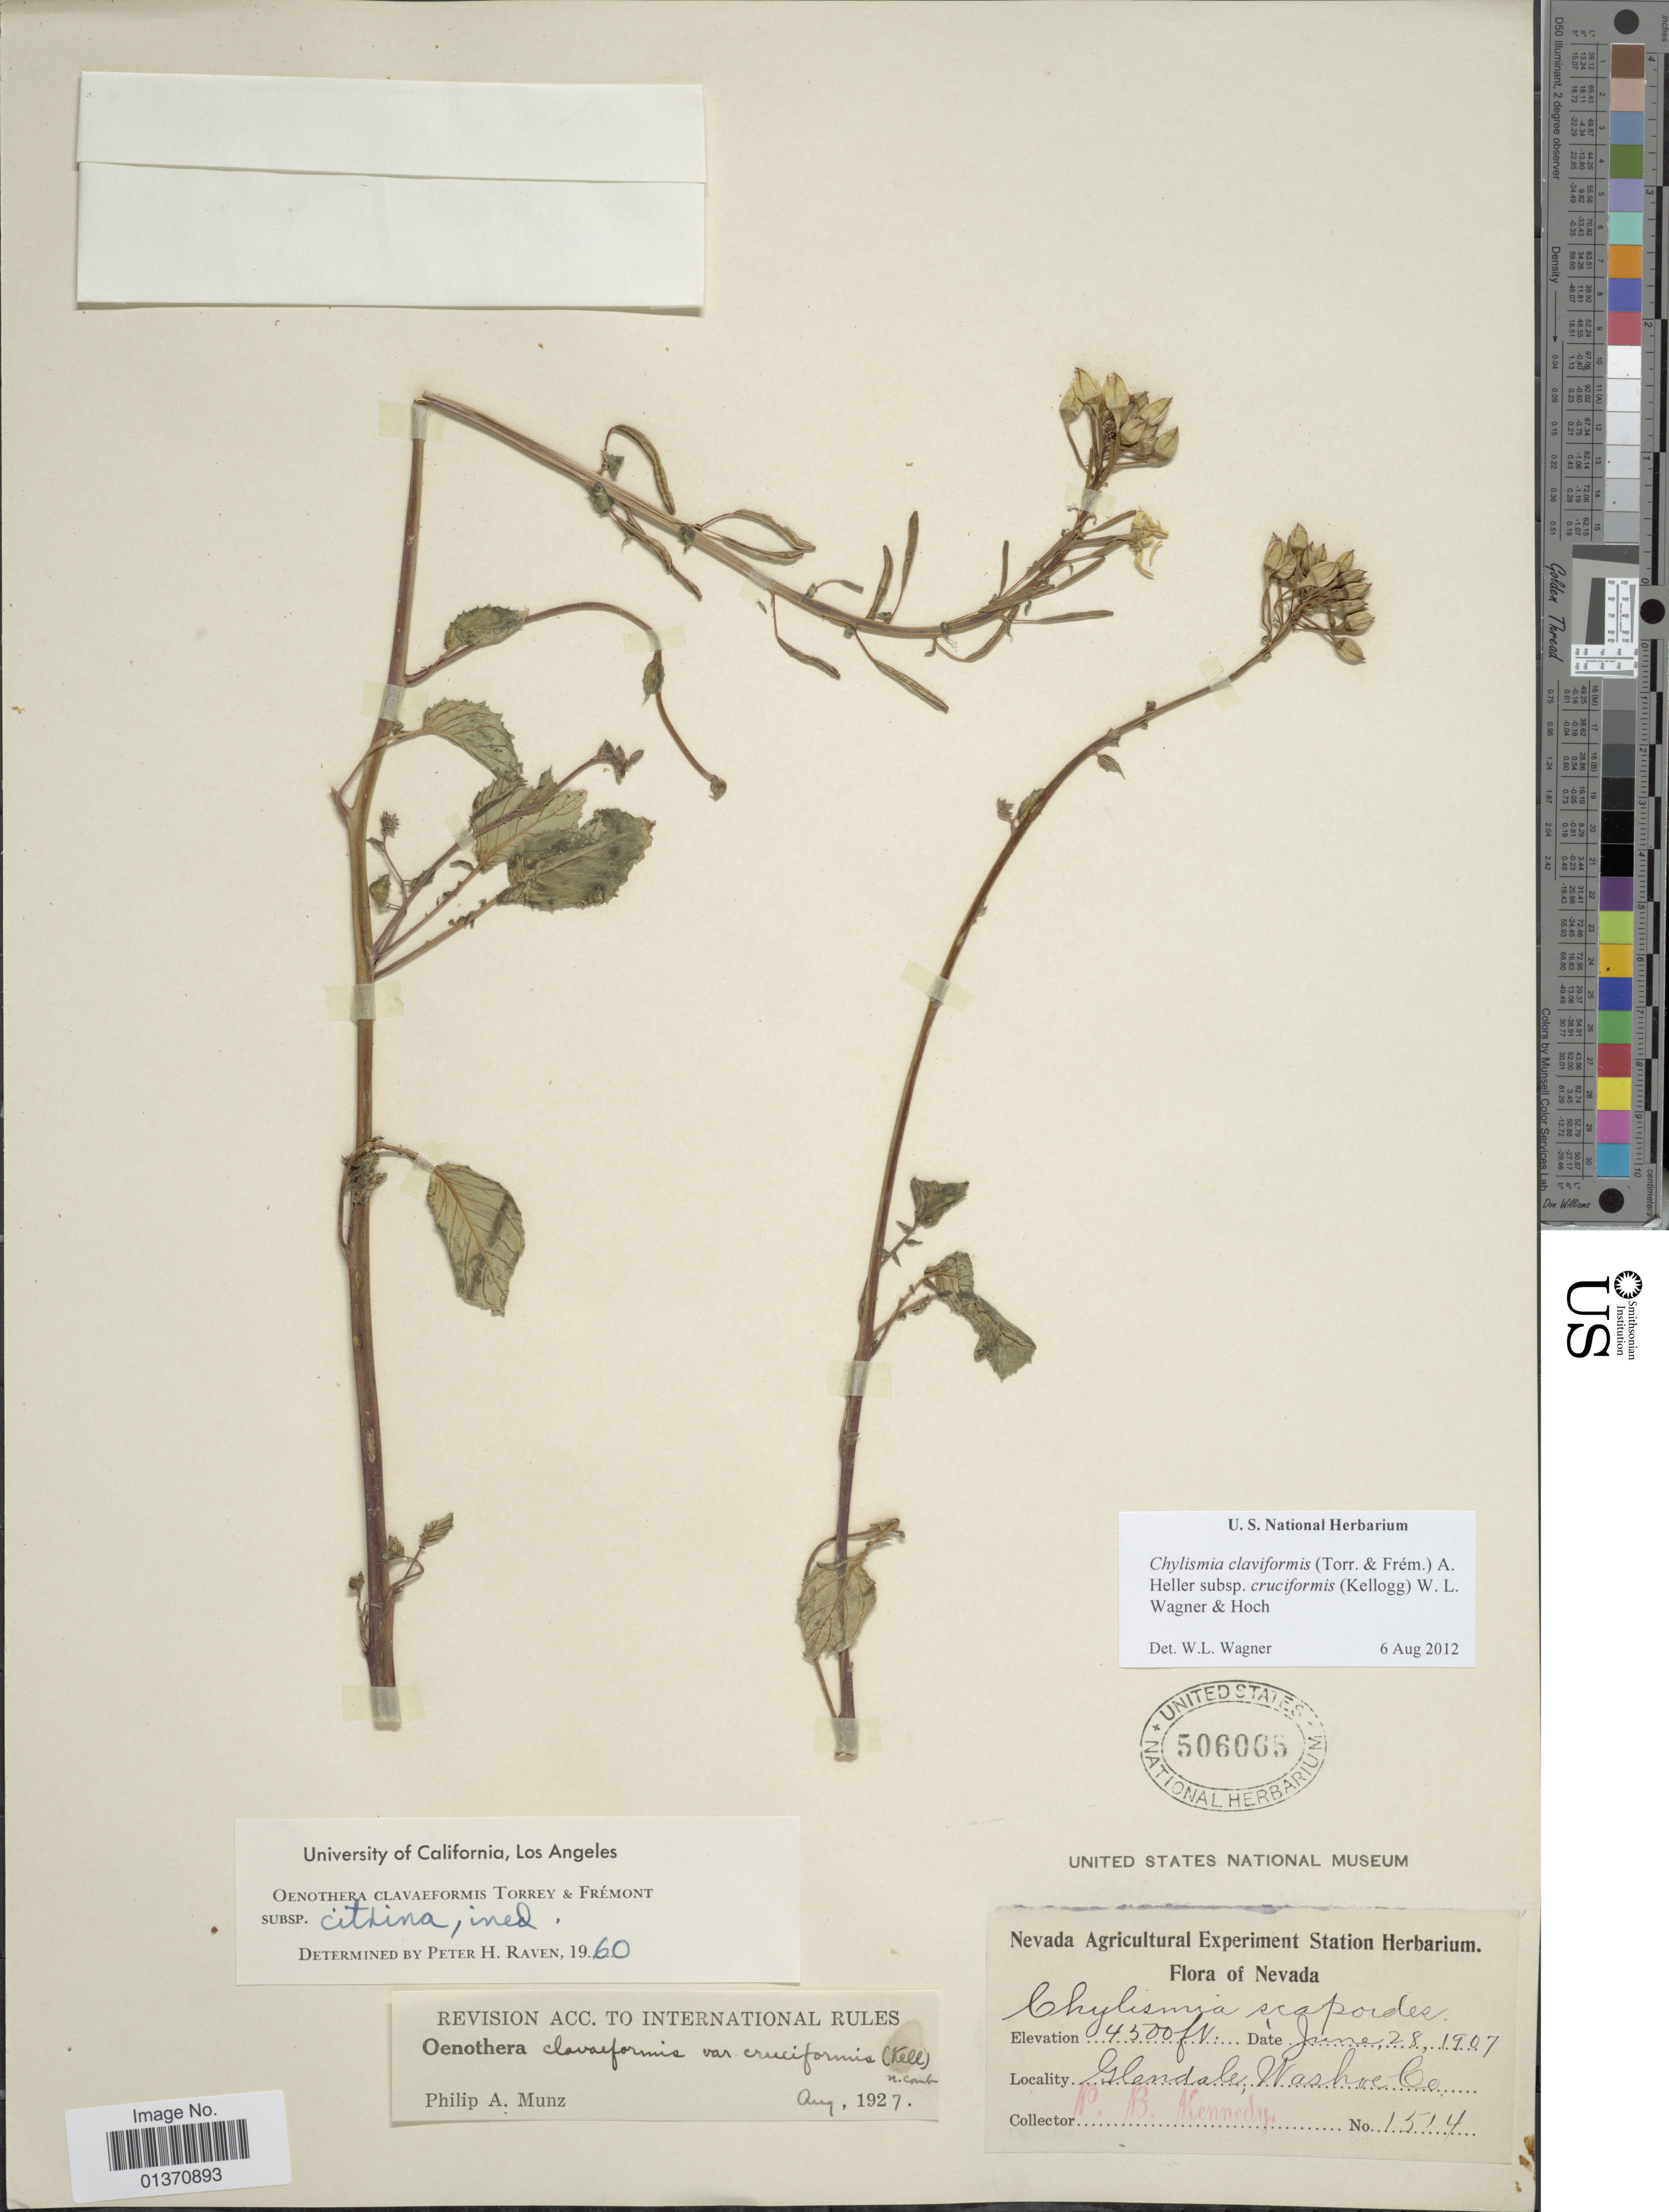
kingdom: Plantae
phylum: Tracheophyta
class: Magnoliopsida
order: Myrtales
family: Onagraceae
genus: Chylismia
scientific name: Chylismia claviformis subsp. cruciformis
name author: (Kellog) W.L. Wagner & Hoch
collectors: P. B. Kennedy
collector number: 1514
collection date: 1907-06-28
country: United States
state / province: Nevada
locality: Glendale, Washoe Co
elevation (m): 1372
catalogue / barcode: US 506065